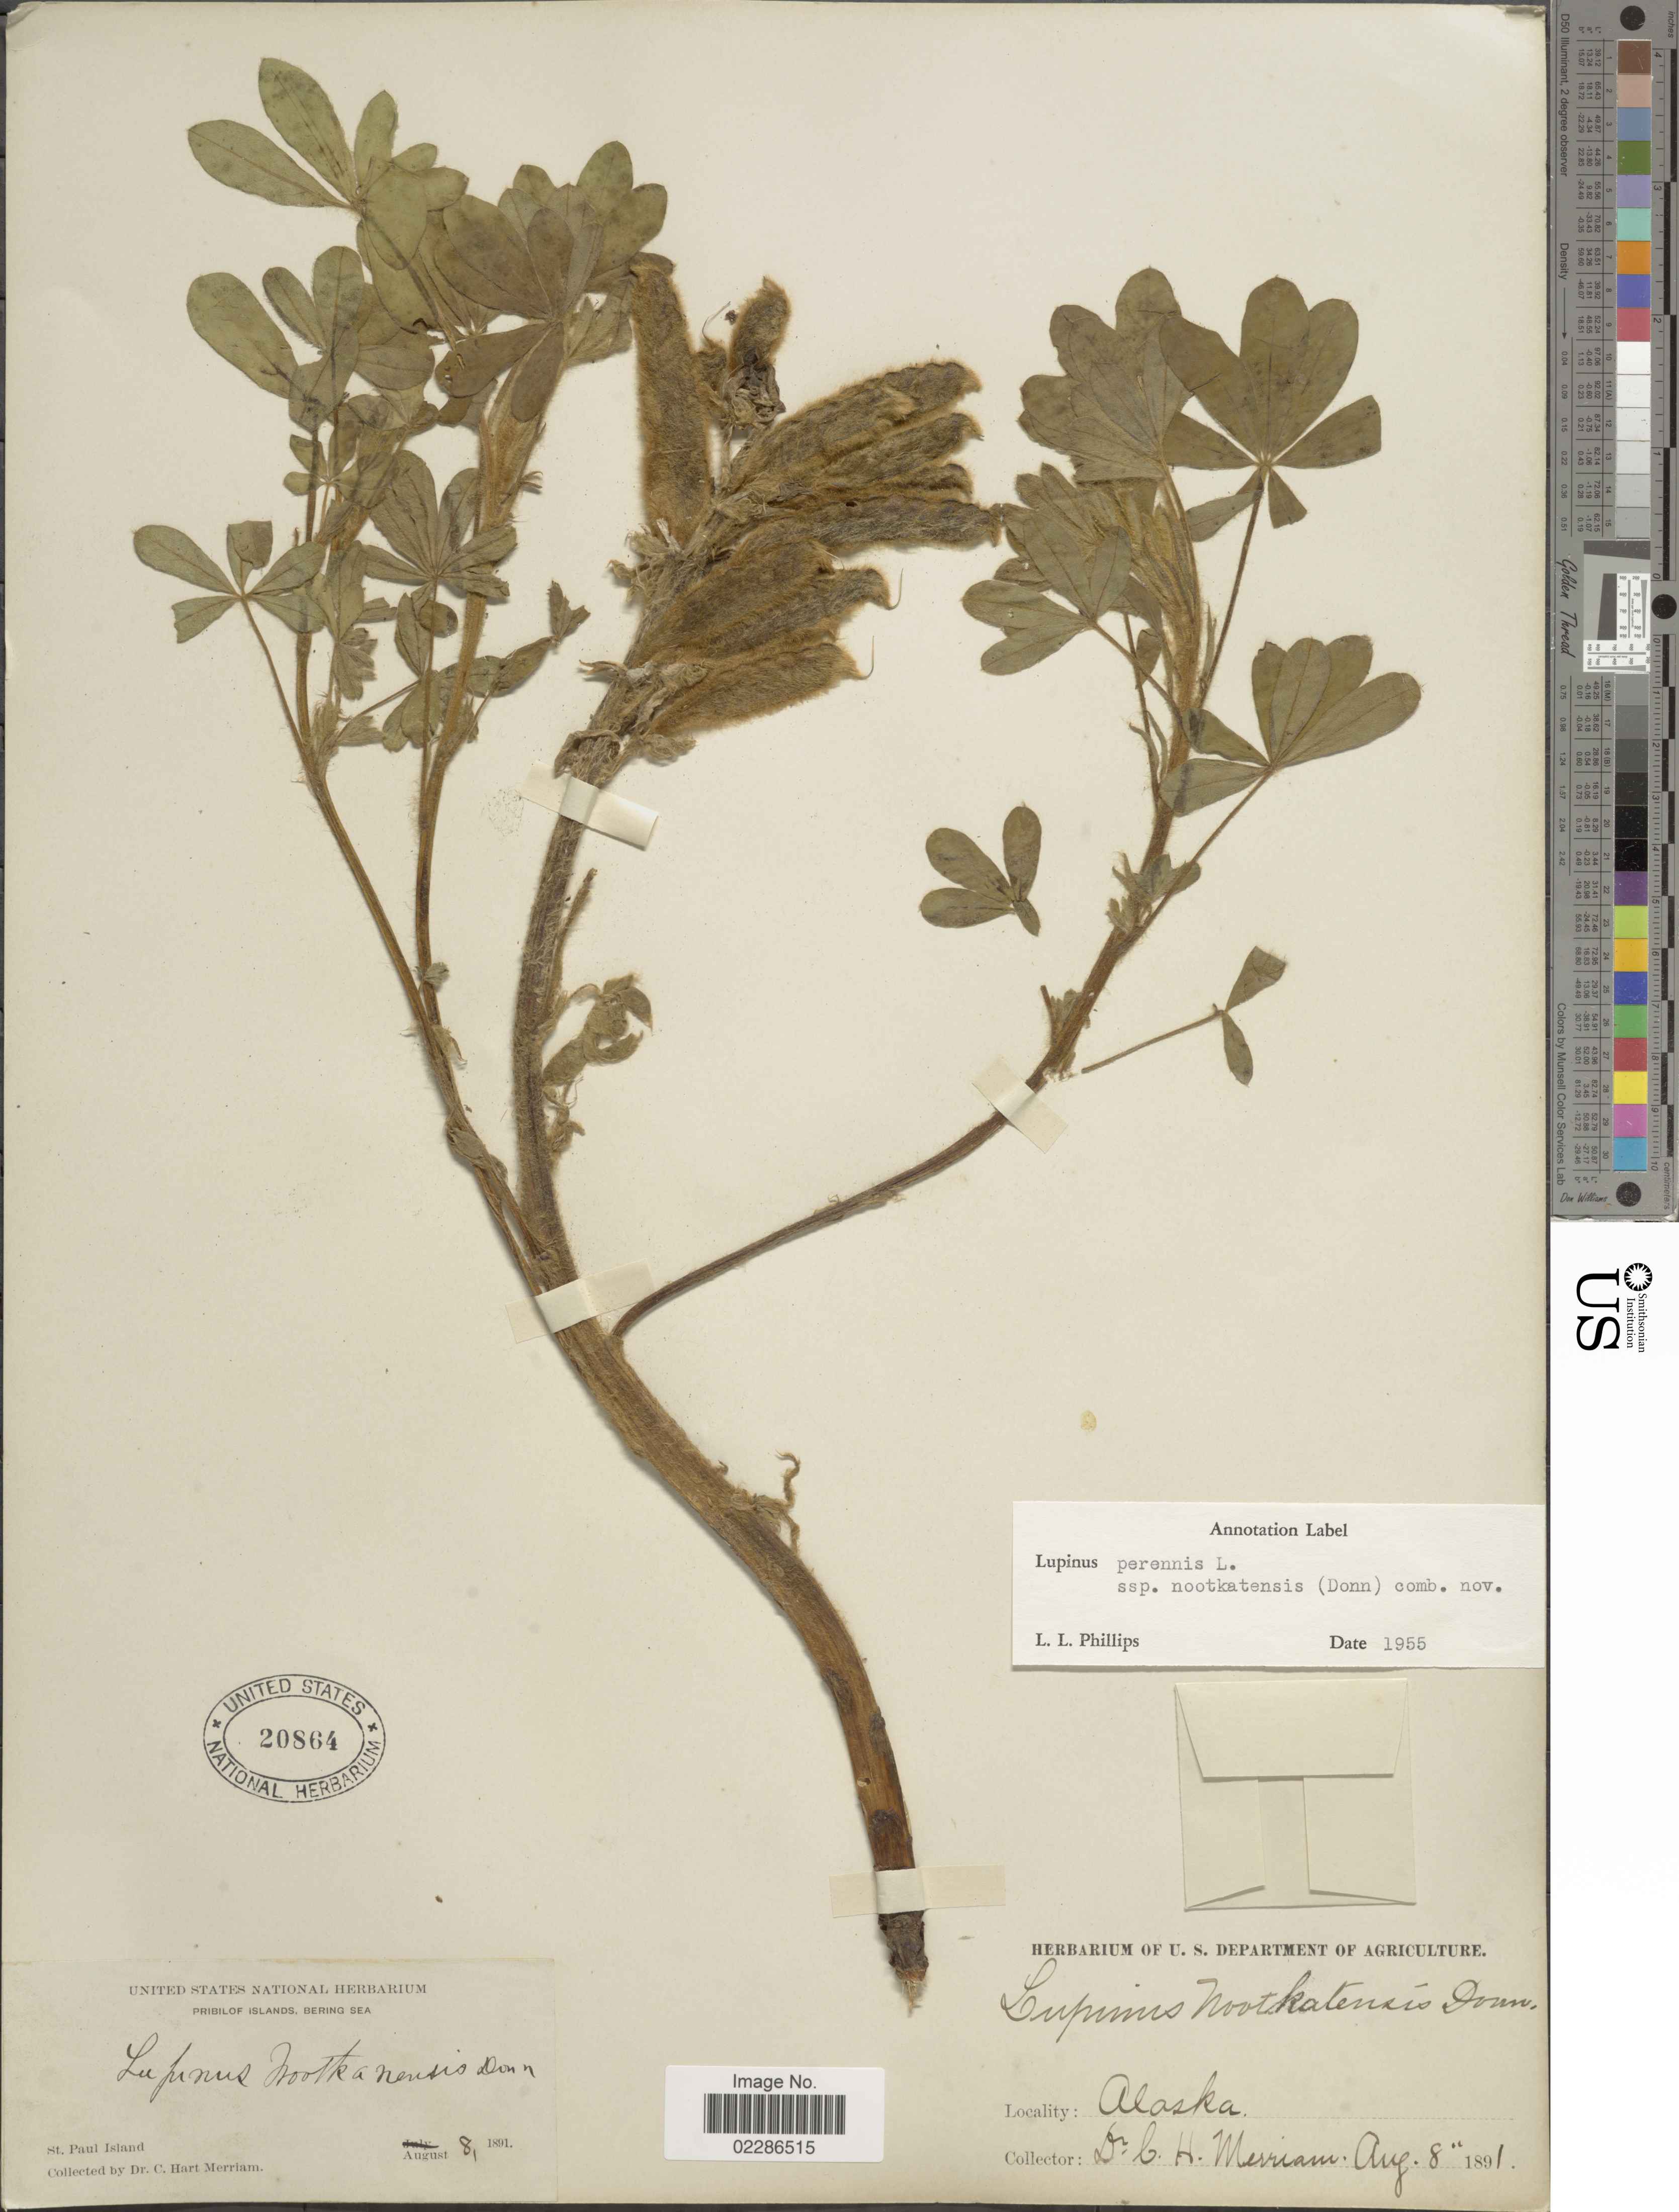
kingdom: Plantae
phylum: Tracheophyta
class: Magnoliopsida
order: Fabales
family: Fabaceae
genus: Lupinus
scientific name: Lupinus nootkatensis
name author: Donn ex Sims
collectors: C. Merriam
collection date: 1891-08-08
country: United States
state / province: Alaska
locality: Pribilof Island, Bering Sea, St Paul Island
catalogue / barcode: US 20864